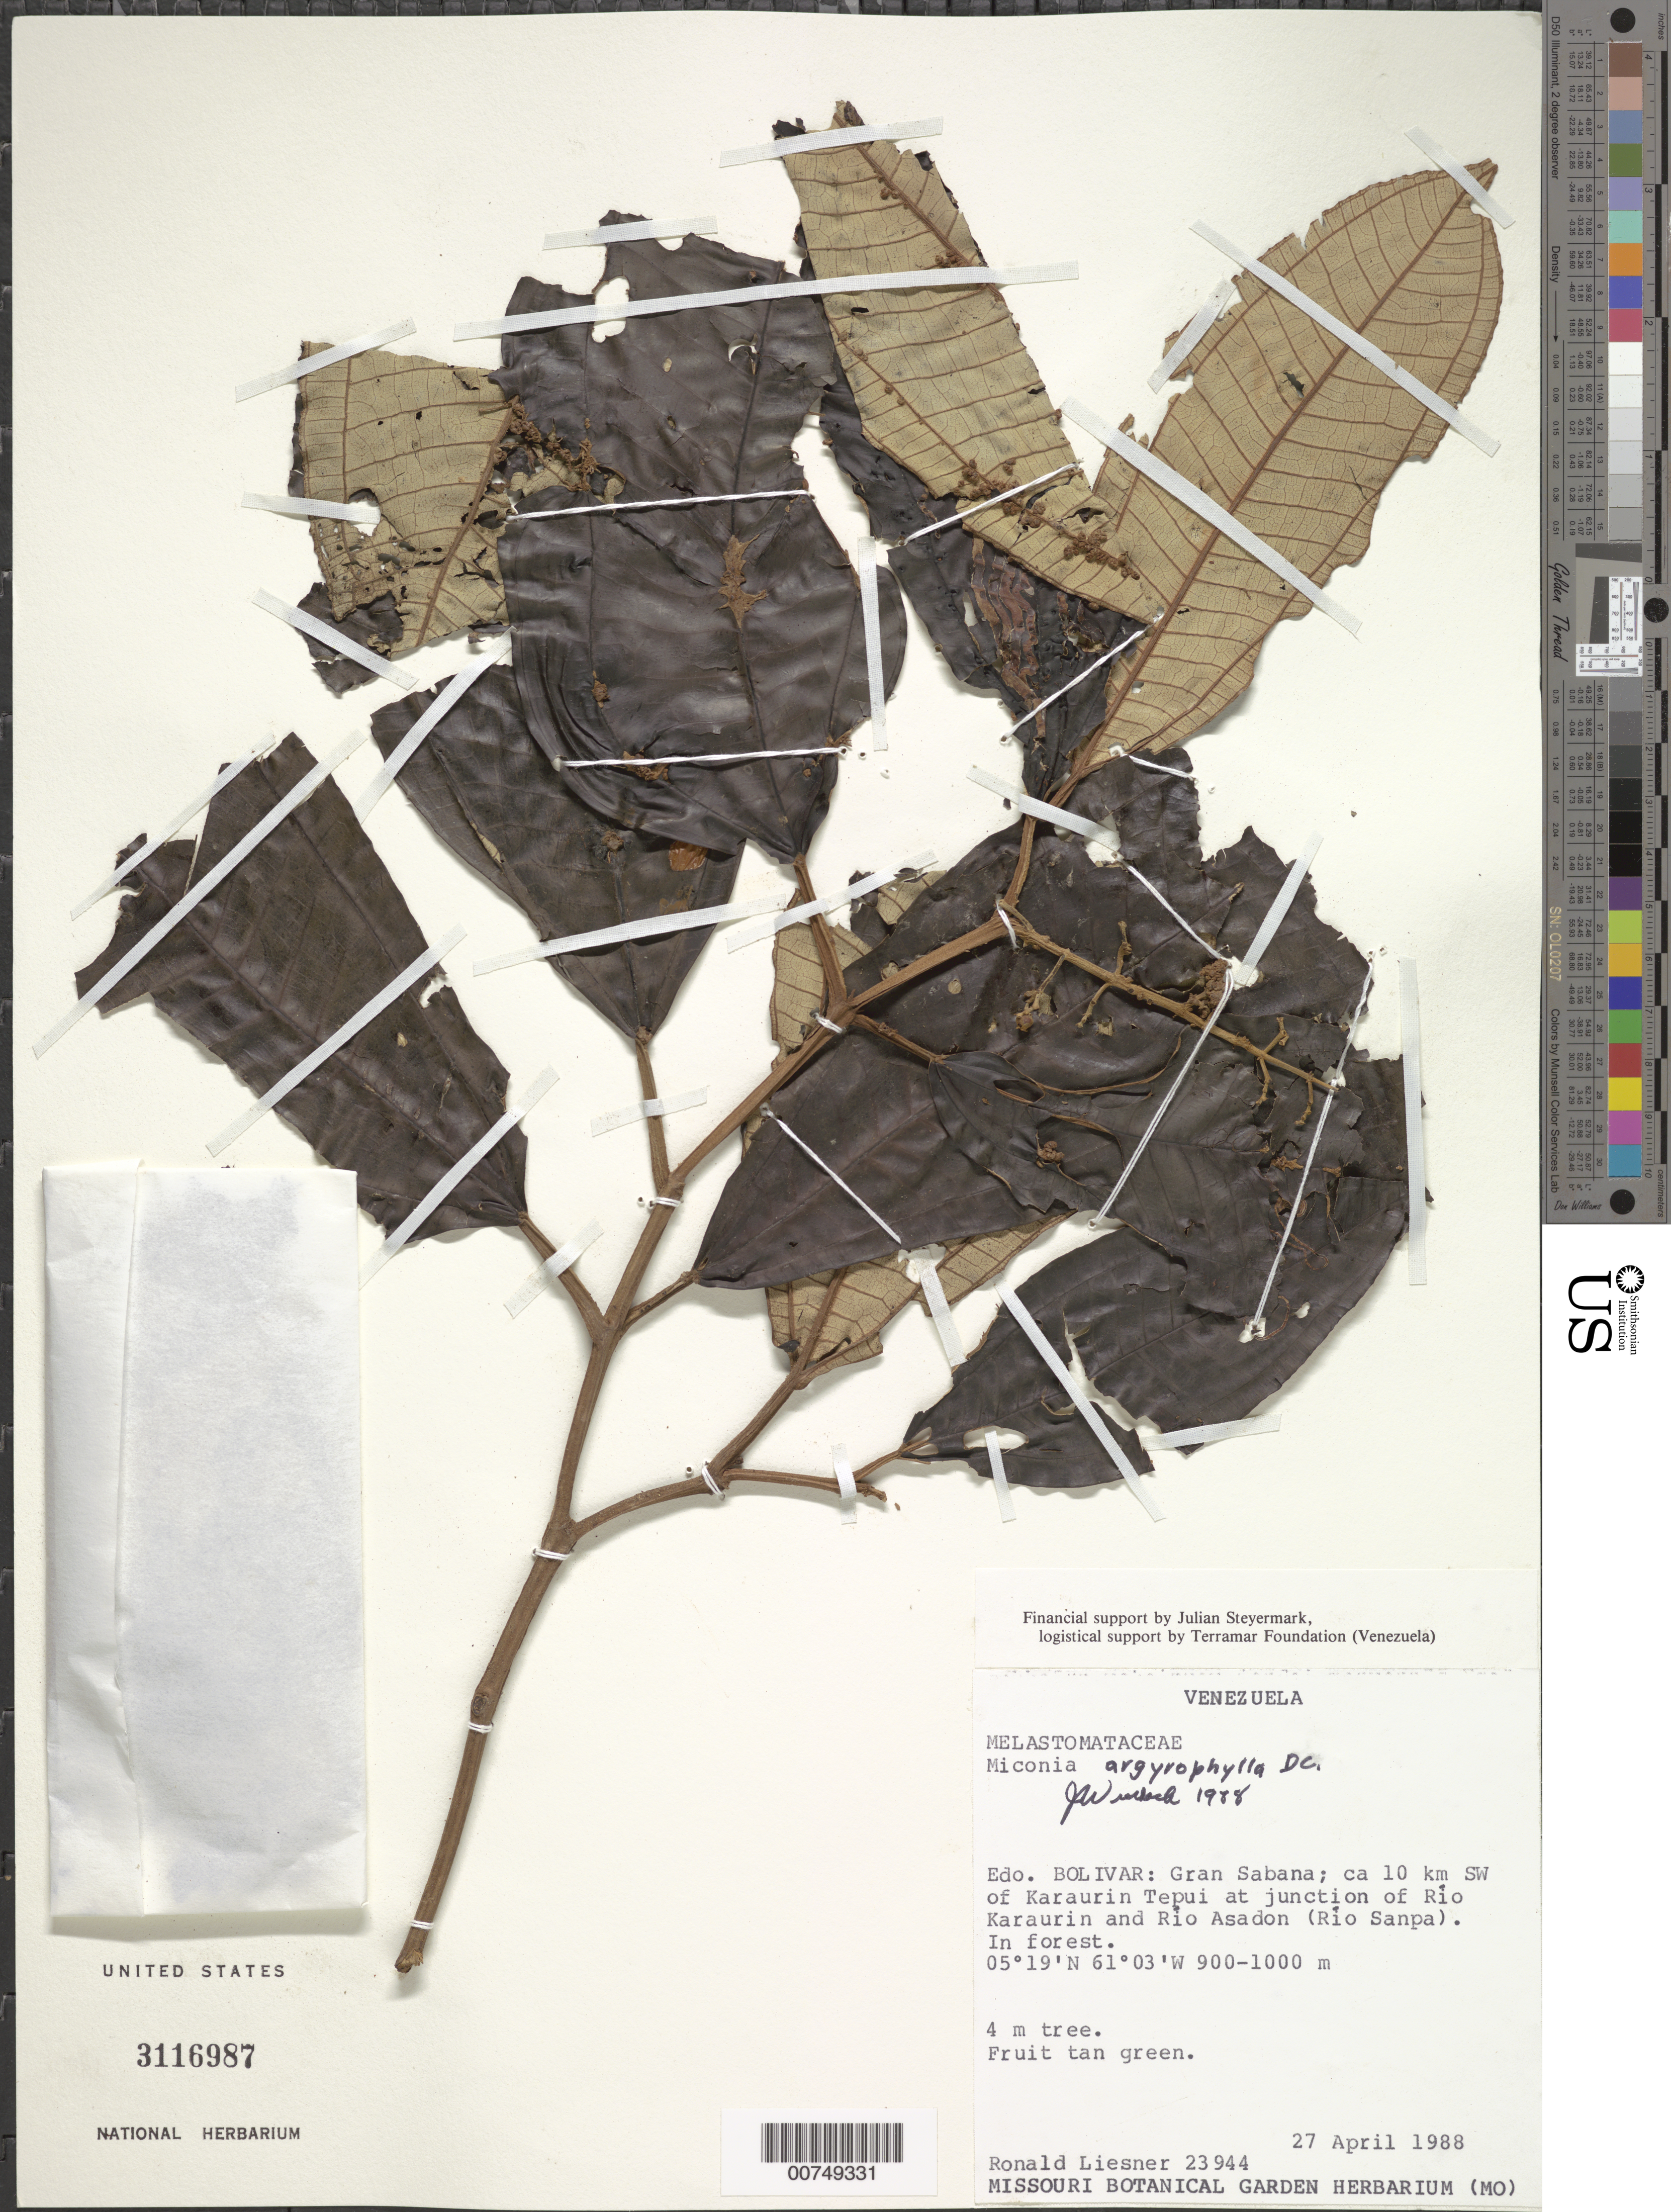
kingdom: Plantae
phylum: Tracheophyta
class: Magnoliopsida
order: Myrtales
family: Melastomataceae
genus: Miconia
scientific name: Miconia argyrophylla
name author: DC.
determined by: Wurdack, John J., (US), US (UNITED STATES)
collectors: R. L. Liesner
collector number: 23944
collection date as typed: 27-Apr-88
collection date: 1988-04-27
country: Venezuela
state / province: Bolívar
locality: Gran Sabana, ca 10 km SW of Karaurin tepuí at junction of Río Karaurin and Río Asadon (Río Sanpa)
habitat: Forest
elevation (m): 900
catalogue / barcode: US 3116987